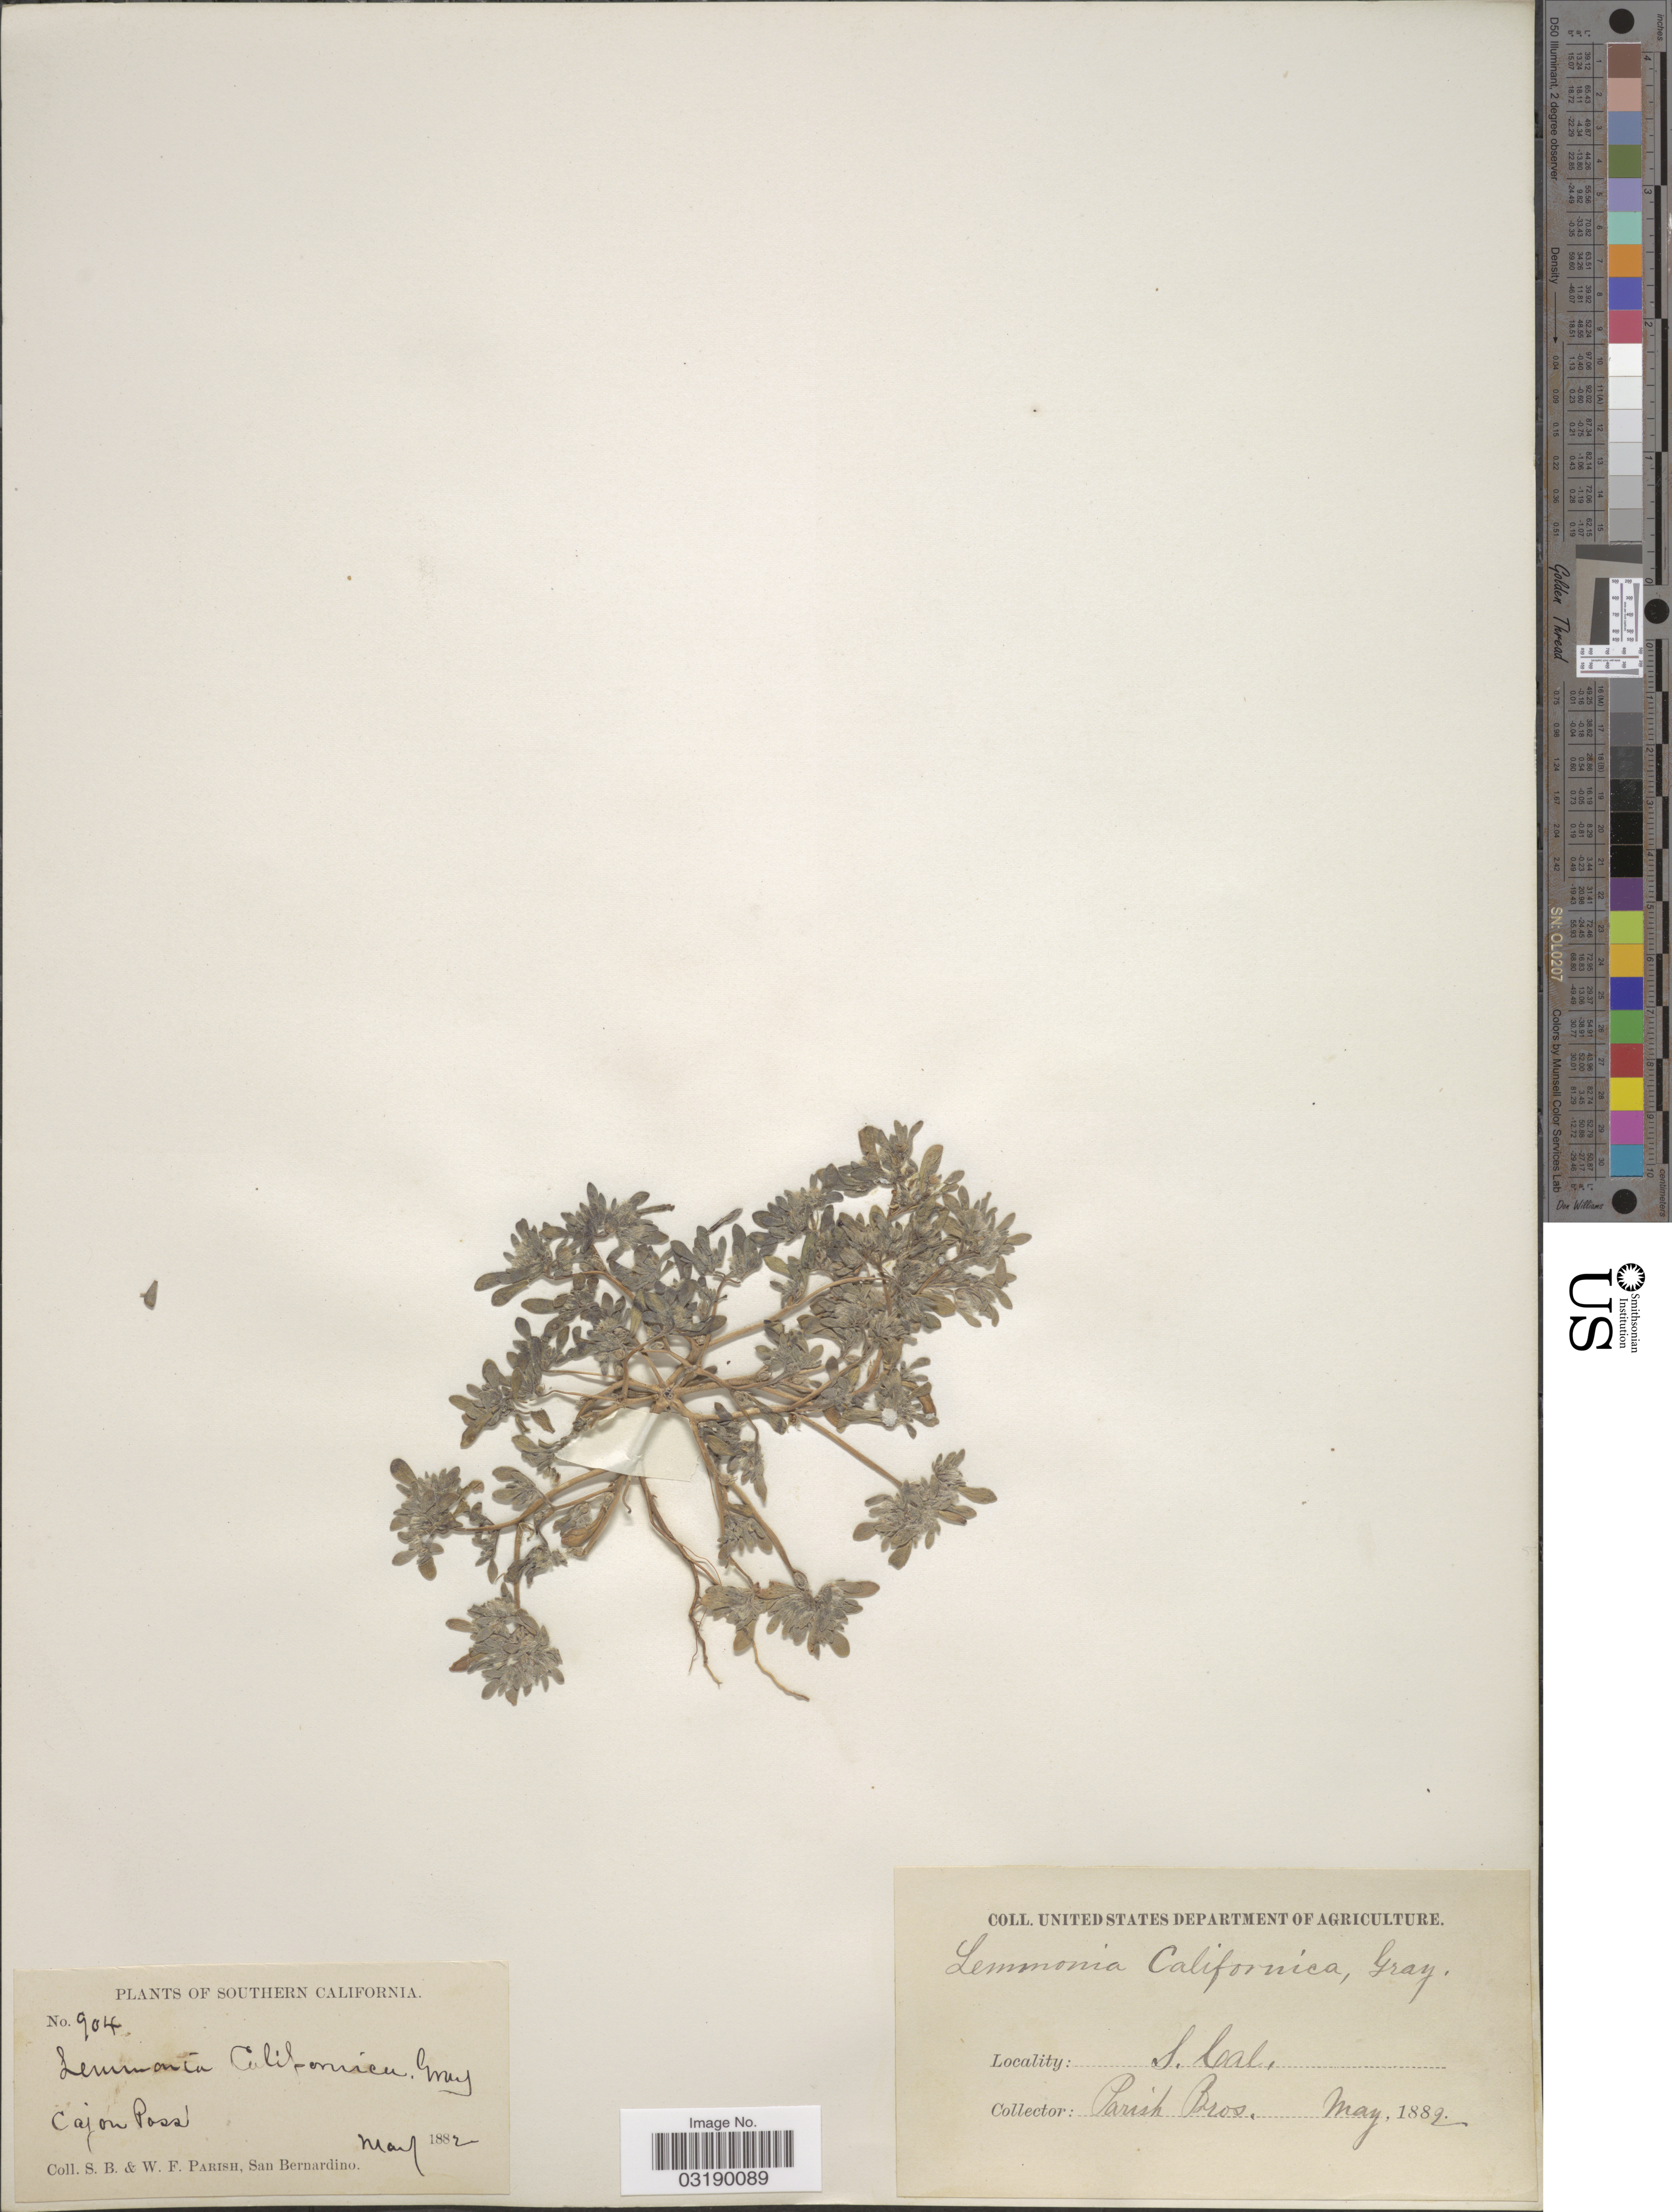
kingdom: Plantae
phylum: Tracheophyta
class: Magnoliopsida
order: Boraginales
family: Namaceae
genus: Nama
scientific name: Nama californica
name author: (A. Gray) J.D. Bacon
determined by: Strong, Mark T., (BOT), Smithsonian Institution - National Museum of Natural History (UNITED STATES)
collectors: S. B. Parish & W. F. Parish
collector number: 904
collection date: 1882-05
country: United States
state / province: California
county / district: San Bernardino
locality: Southern California. Cajon Pass.